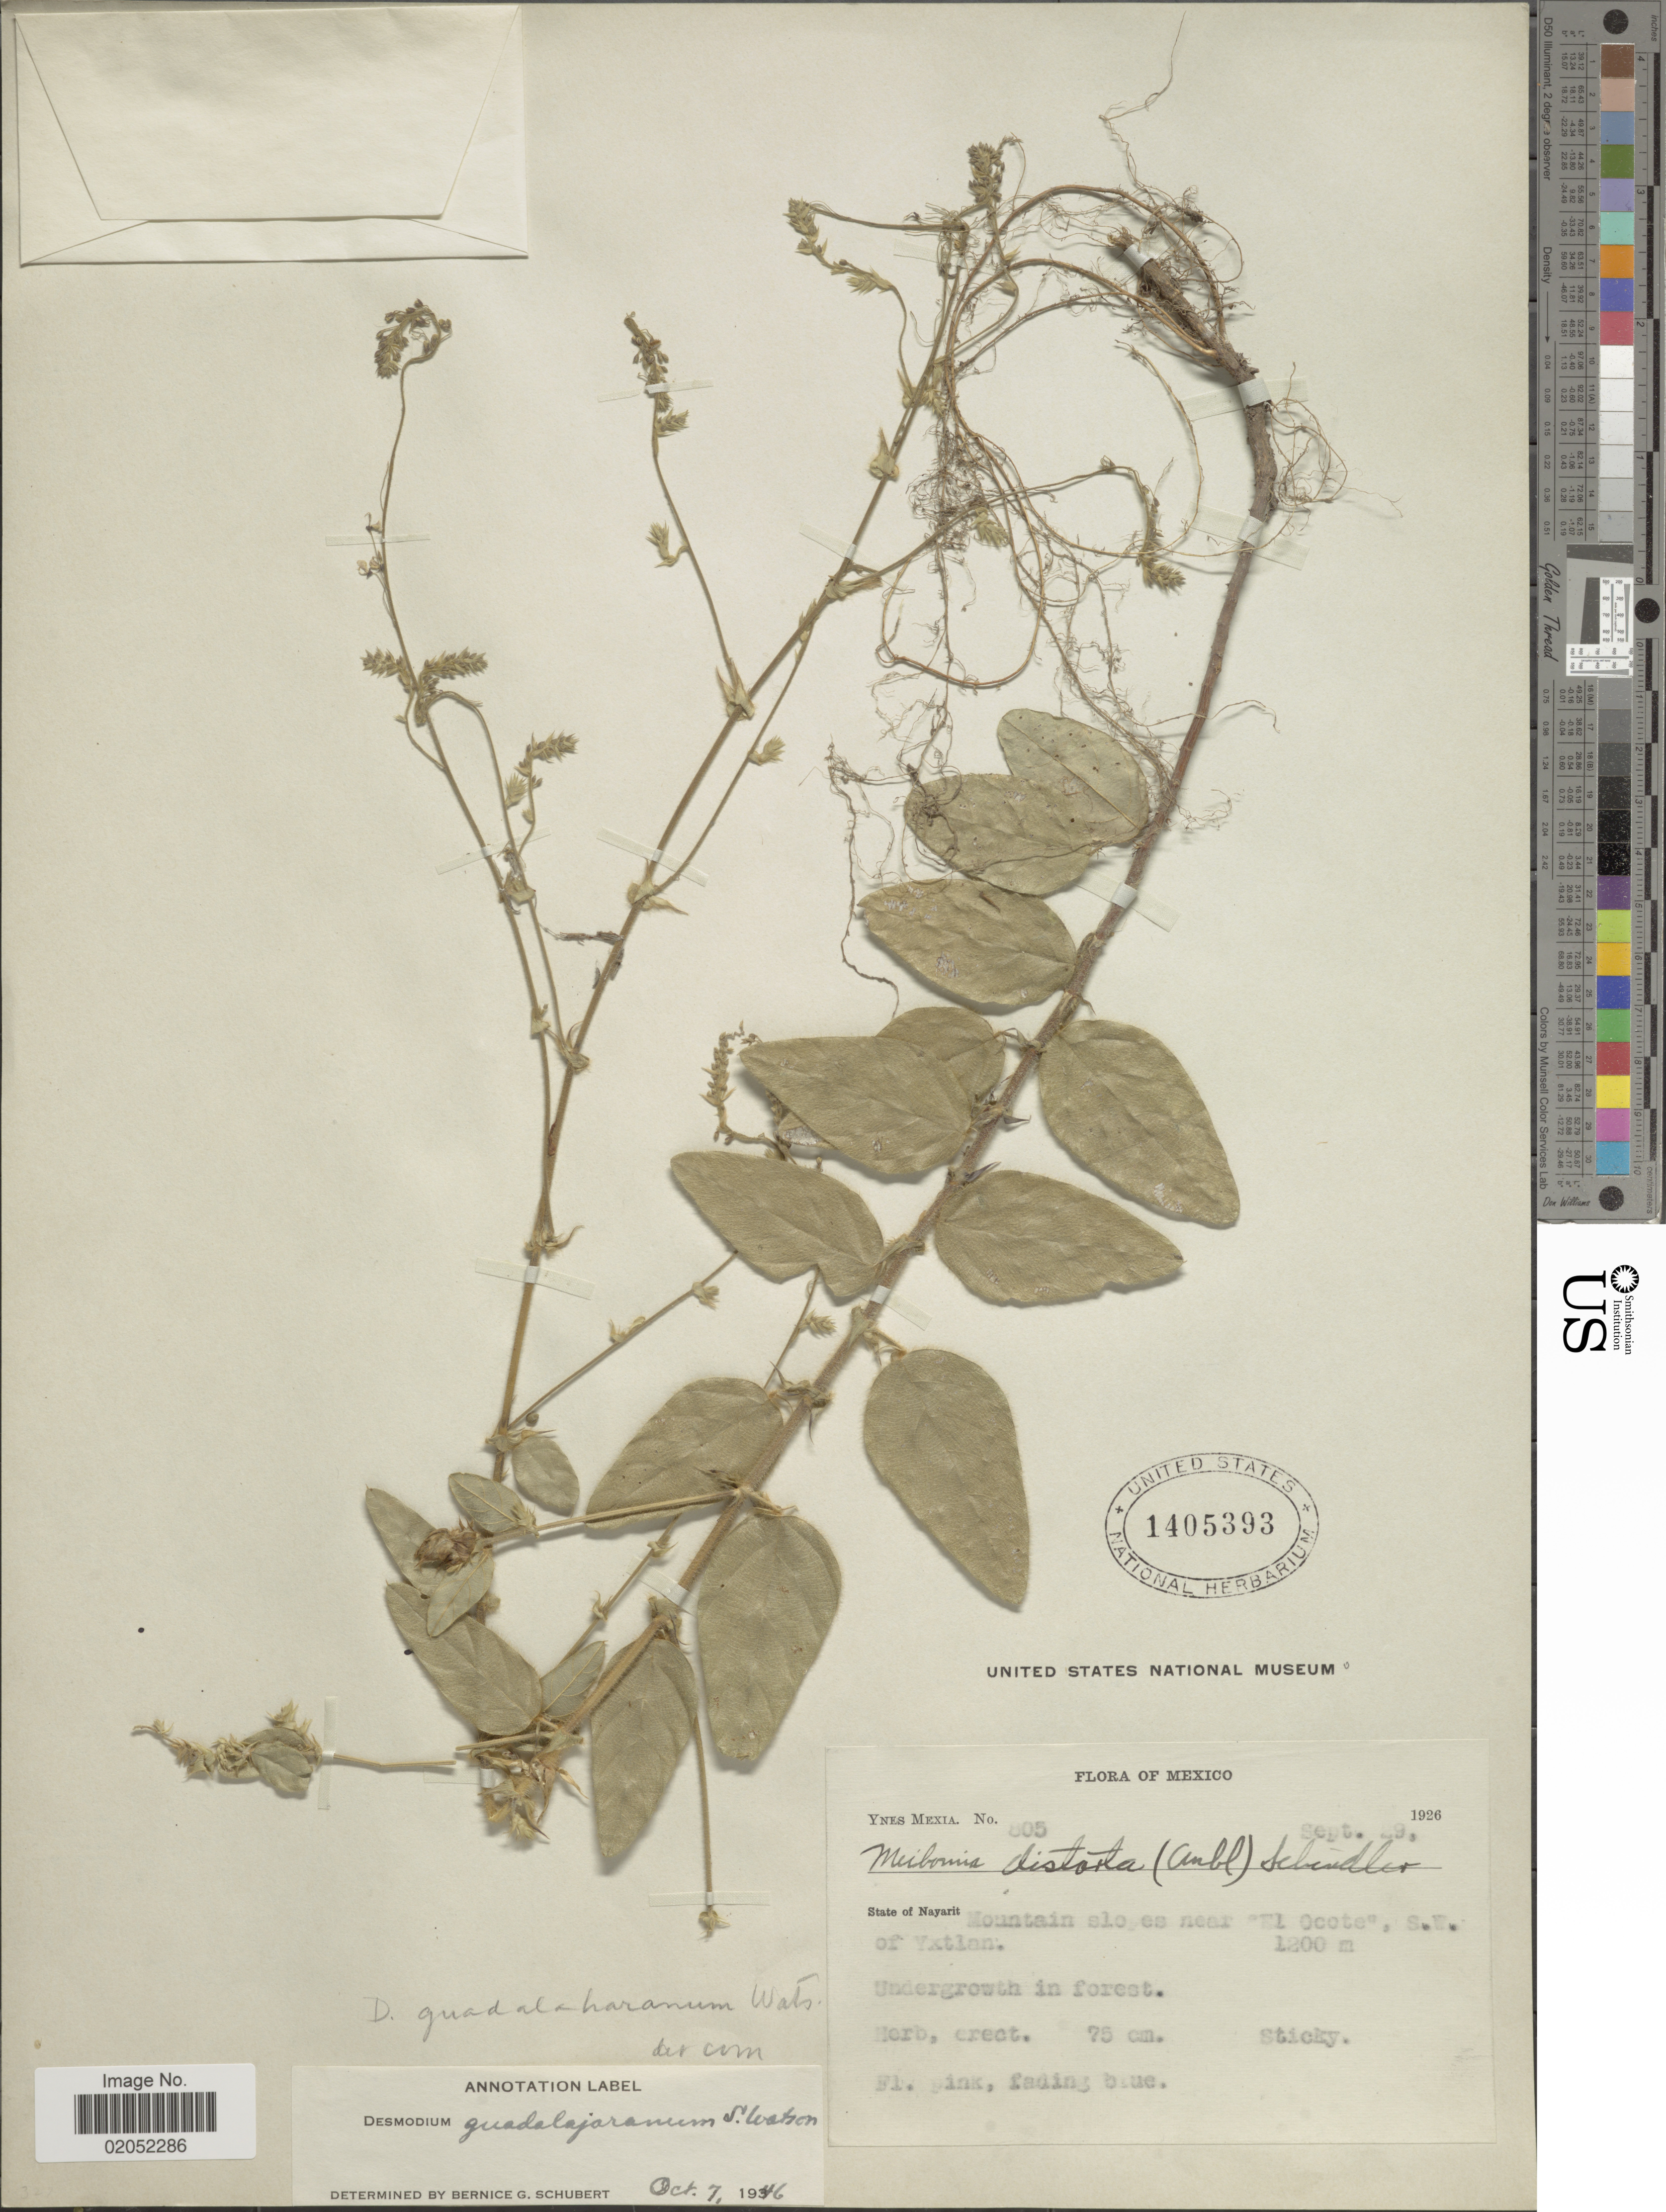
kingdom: Plantae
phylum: Tracheophyta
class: Magnoliopsida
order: Fabales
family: Fabaceae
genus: Desmodium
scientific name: Desmodium guadalajaranum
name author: S. Watson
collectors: Y. Mexia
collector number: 805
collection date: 1926-09-29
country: Mexico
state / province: Nayarit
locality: State of Nayarit: Mountain slopes near El Ocote", S.W. of Yxtlan.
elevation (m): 1200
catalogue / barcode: US 1405393